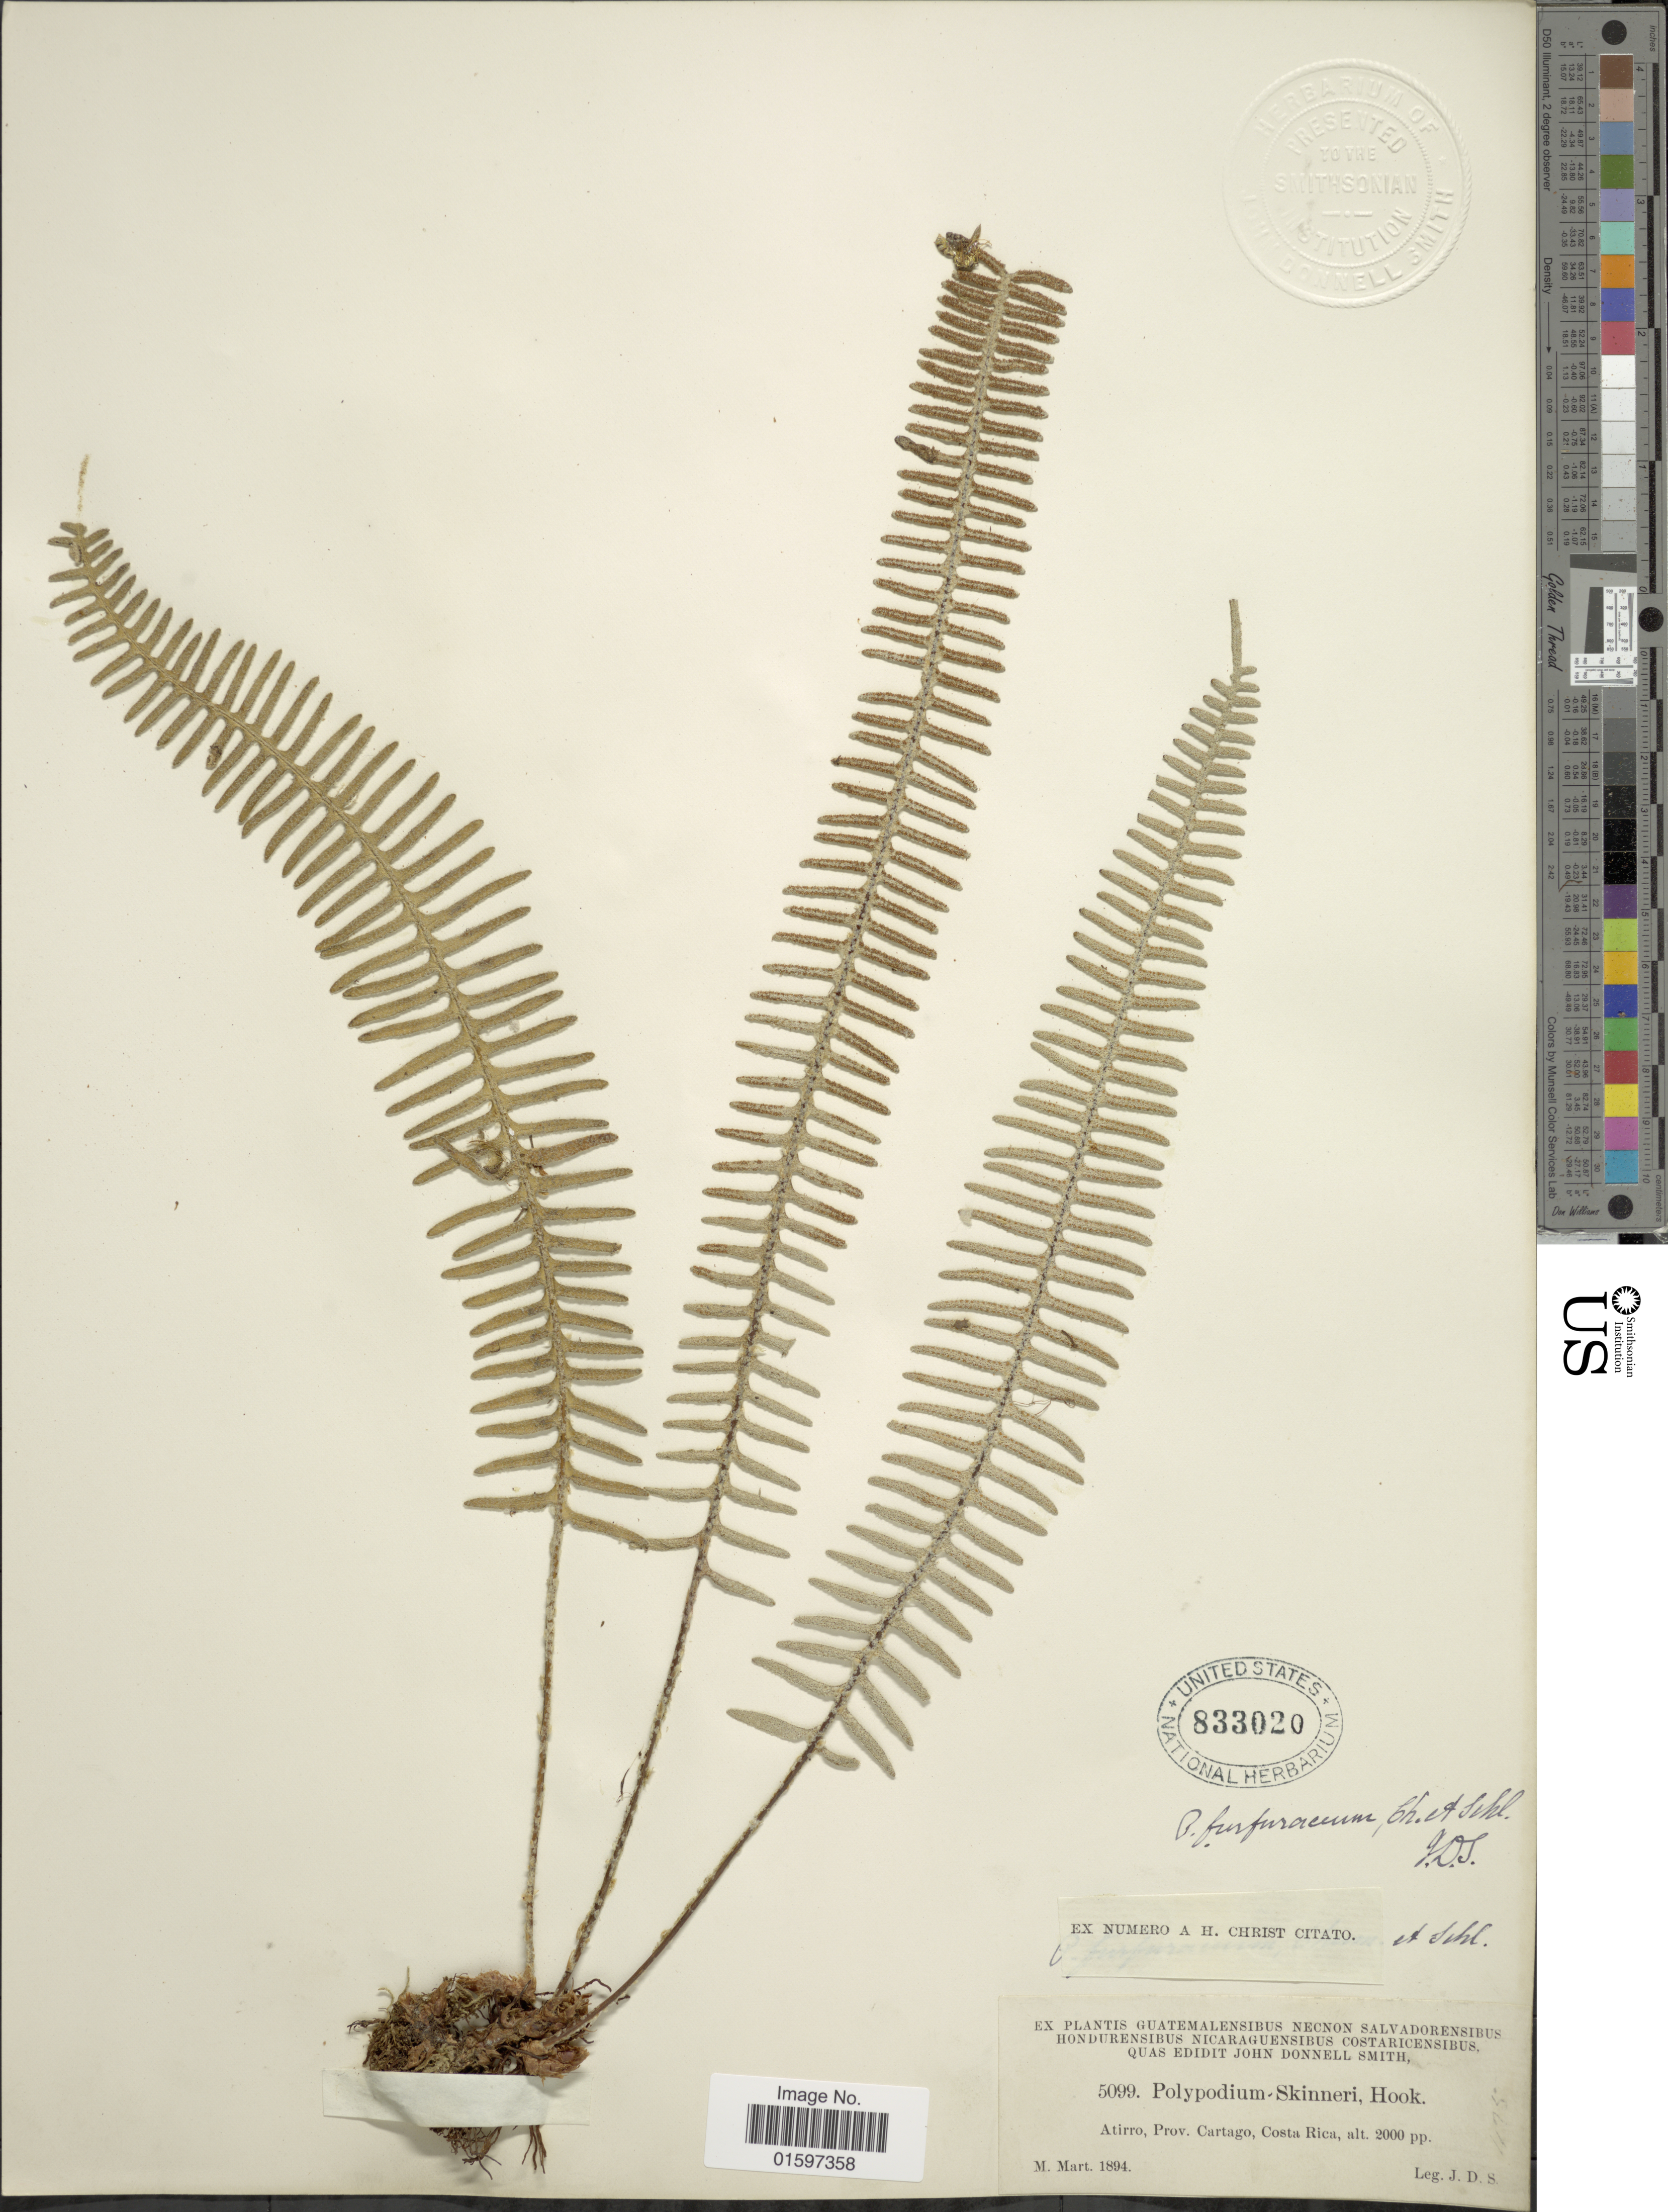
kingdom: Plantae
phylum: Tracheophyta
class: Polypodiopsida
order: Polypodiales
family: Polypodiaceae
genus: Pleopeltis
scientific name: Pleopeltis furfuracea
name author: (Schltdl. & Cham.) A.R. Sm. & Tejero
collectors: J. Donnell Smith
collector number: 5099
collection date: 1894-03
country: Costa Rica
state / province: Cartago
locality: Attiro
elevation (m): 610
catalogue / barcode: US 833020